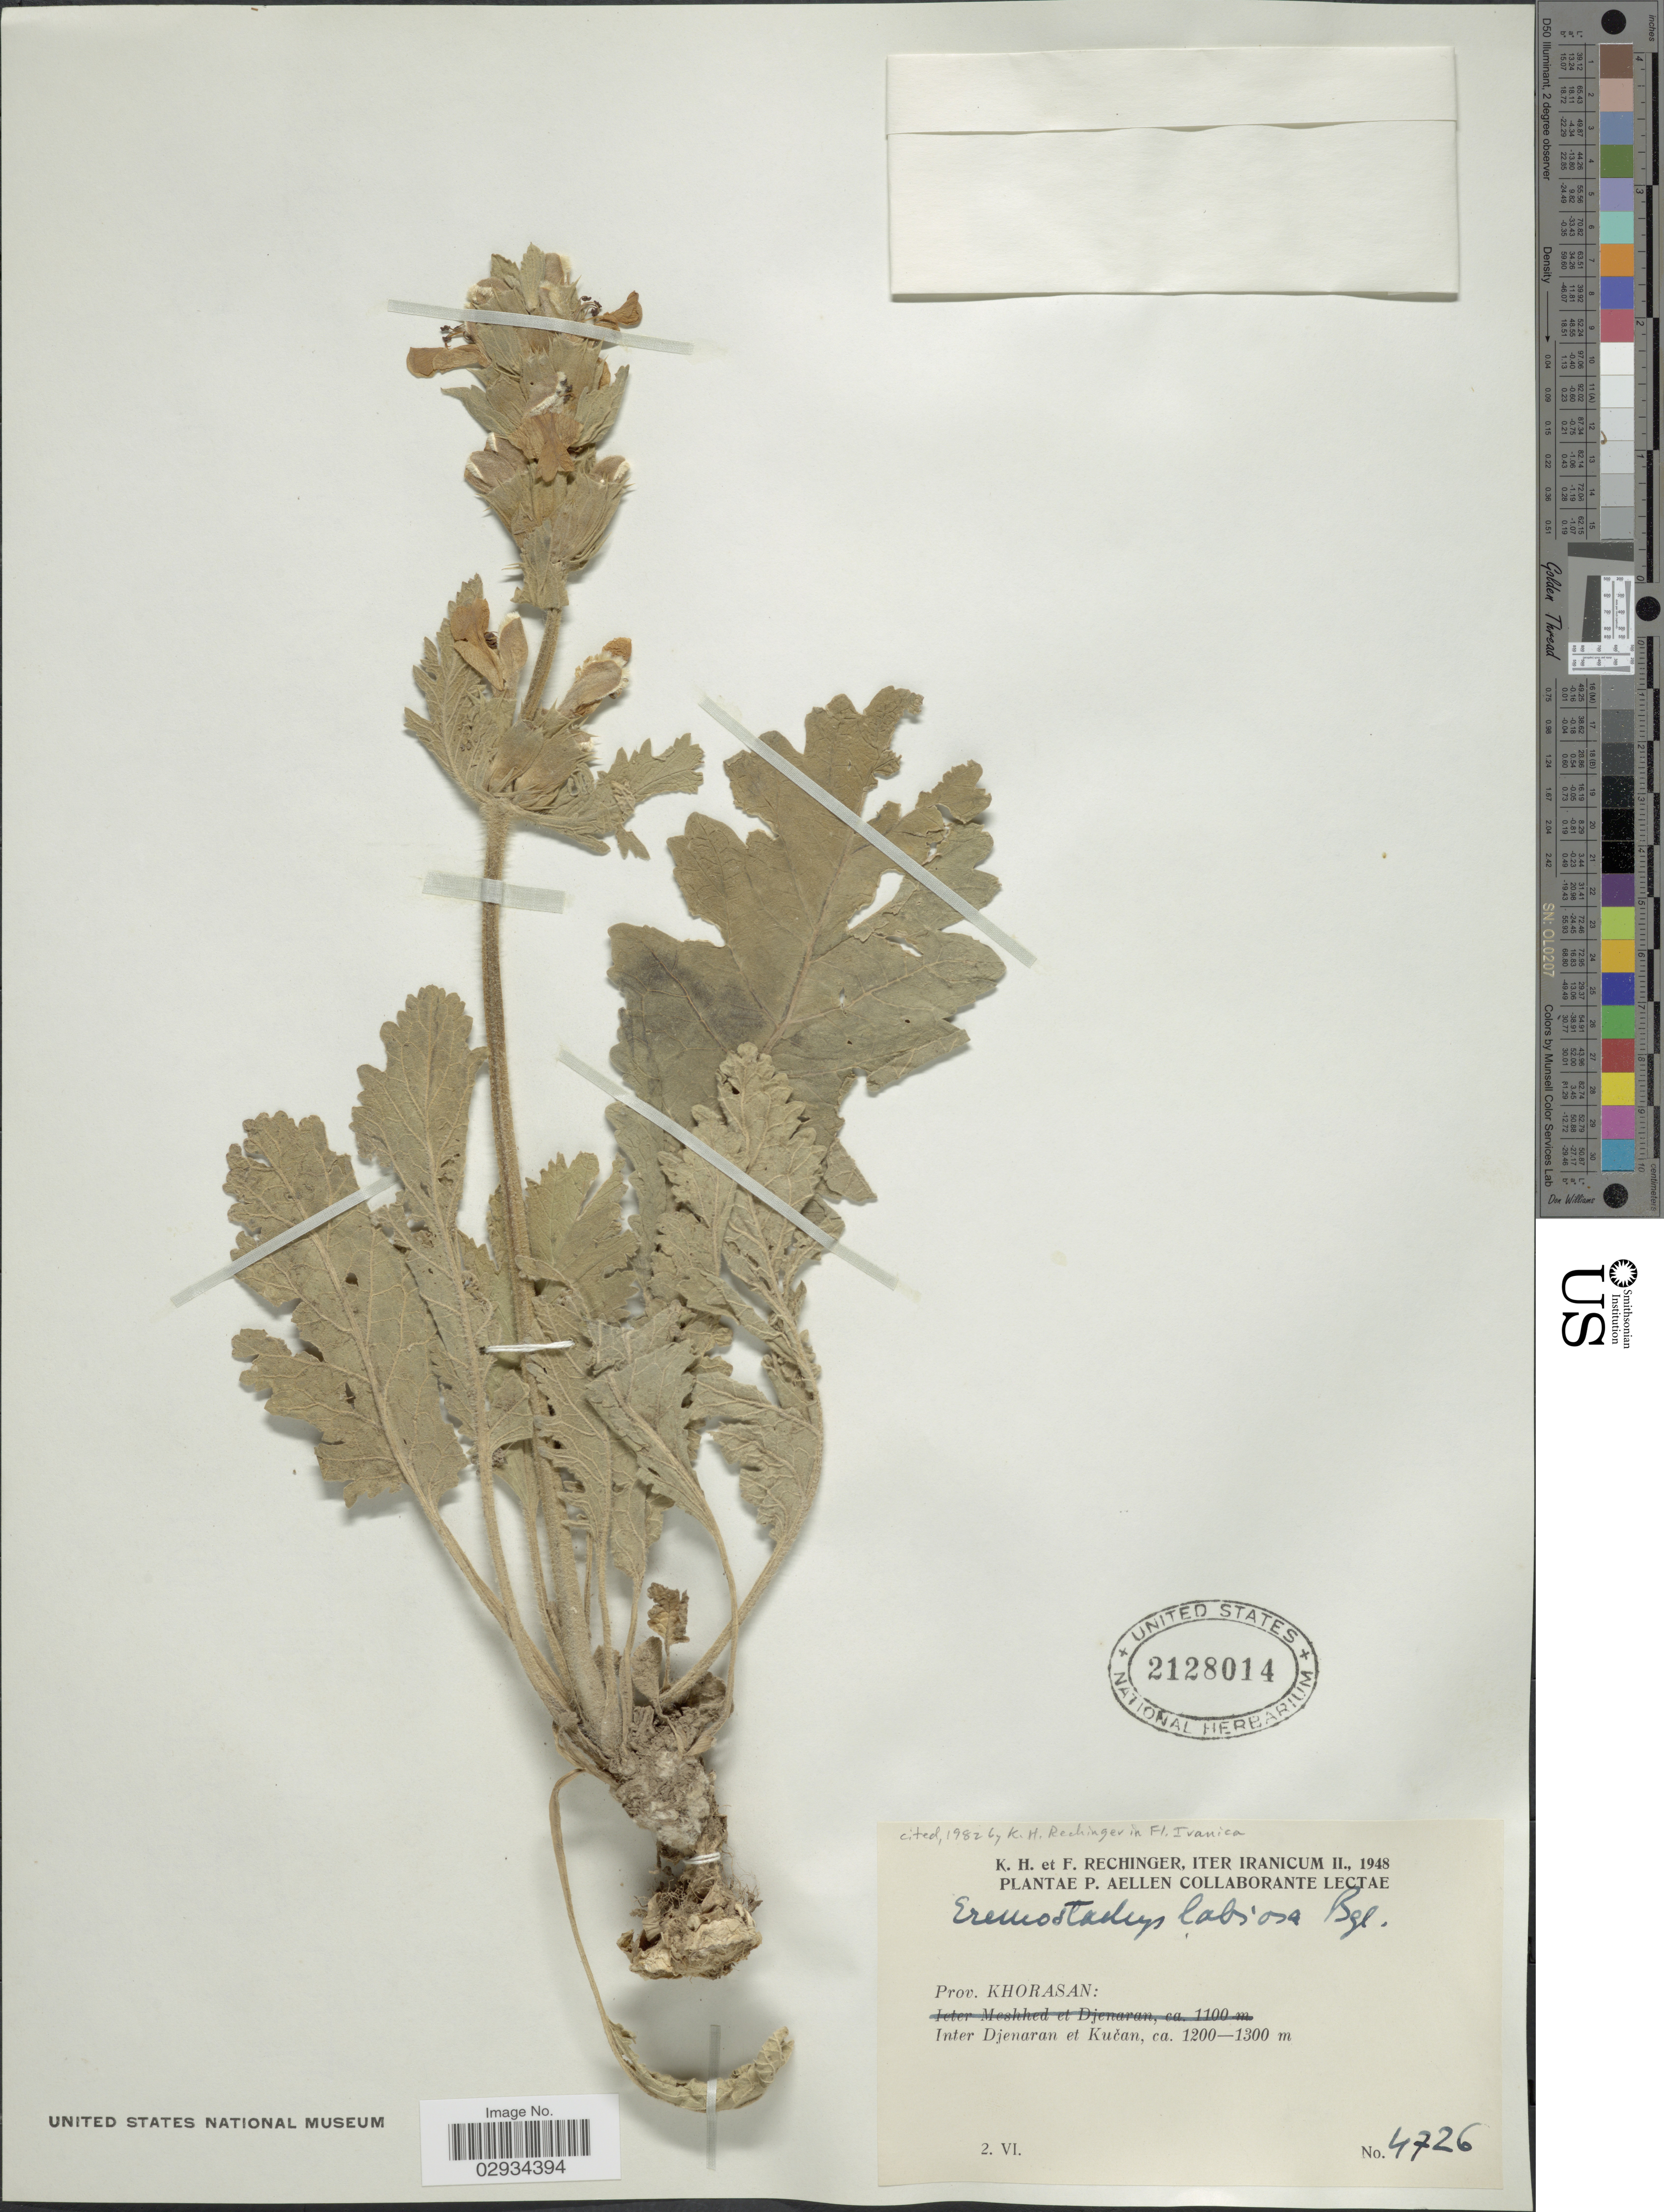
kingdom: Plantae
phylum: Tracheophyta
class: Magnoliopsida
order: Lamiales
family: Lamiaceae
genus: Eremostachys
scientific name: Eremostachys labiosa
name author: Bunge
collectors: K. H. Rechinger, F. Rechinger, P. Aellen & E. Esfandiari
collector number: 4726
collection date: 1948-06-02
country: Iran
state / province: Khorasan [obsolete]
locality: Prov. Khorasan: Inter Djenaran et Kucan.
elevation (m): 1200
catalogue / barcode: US 2128014